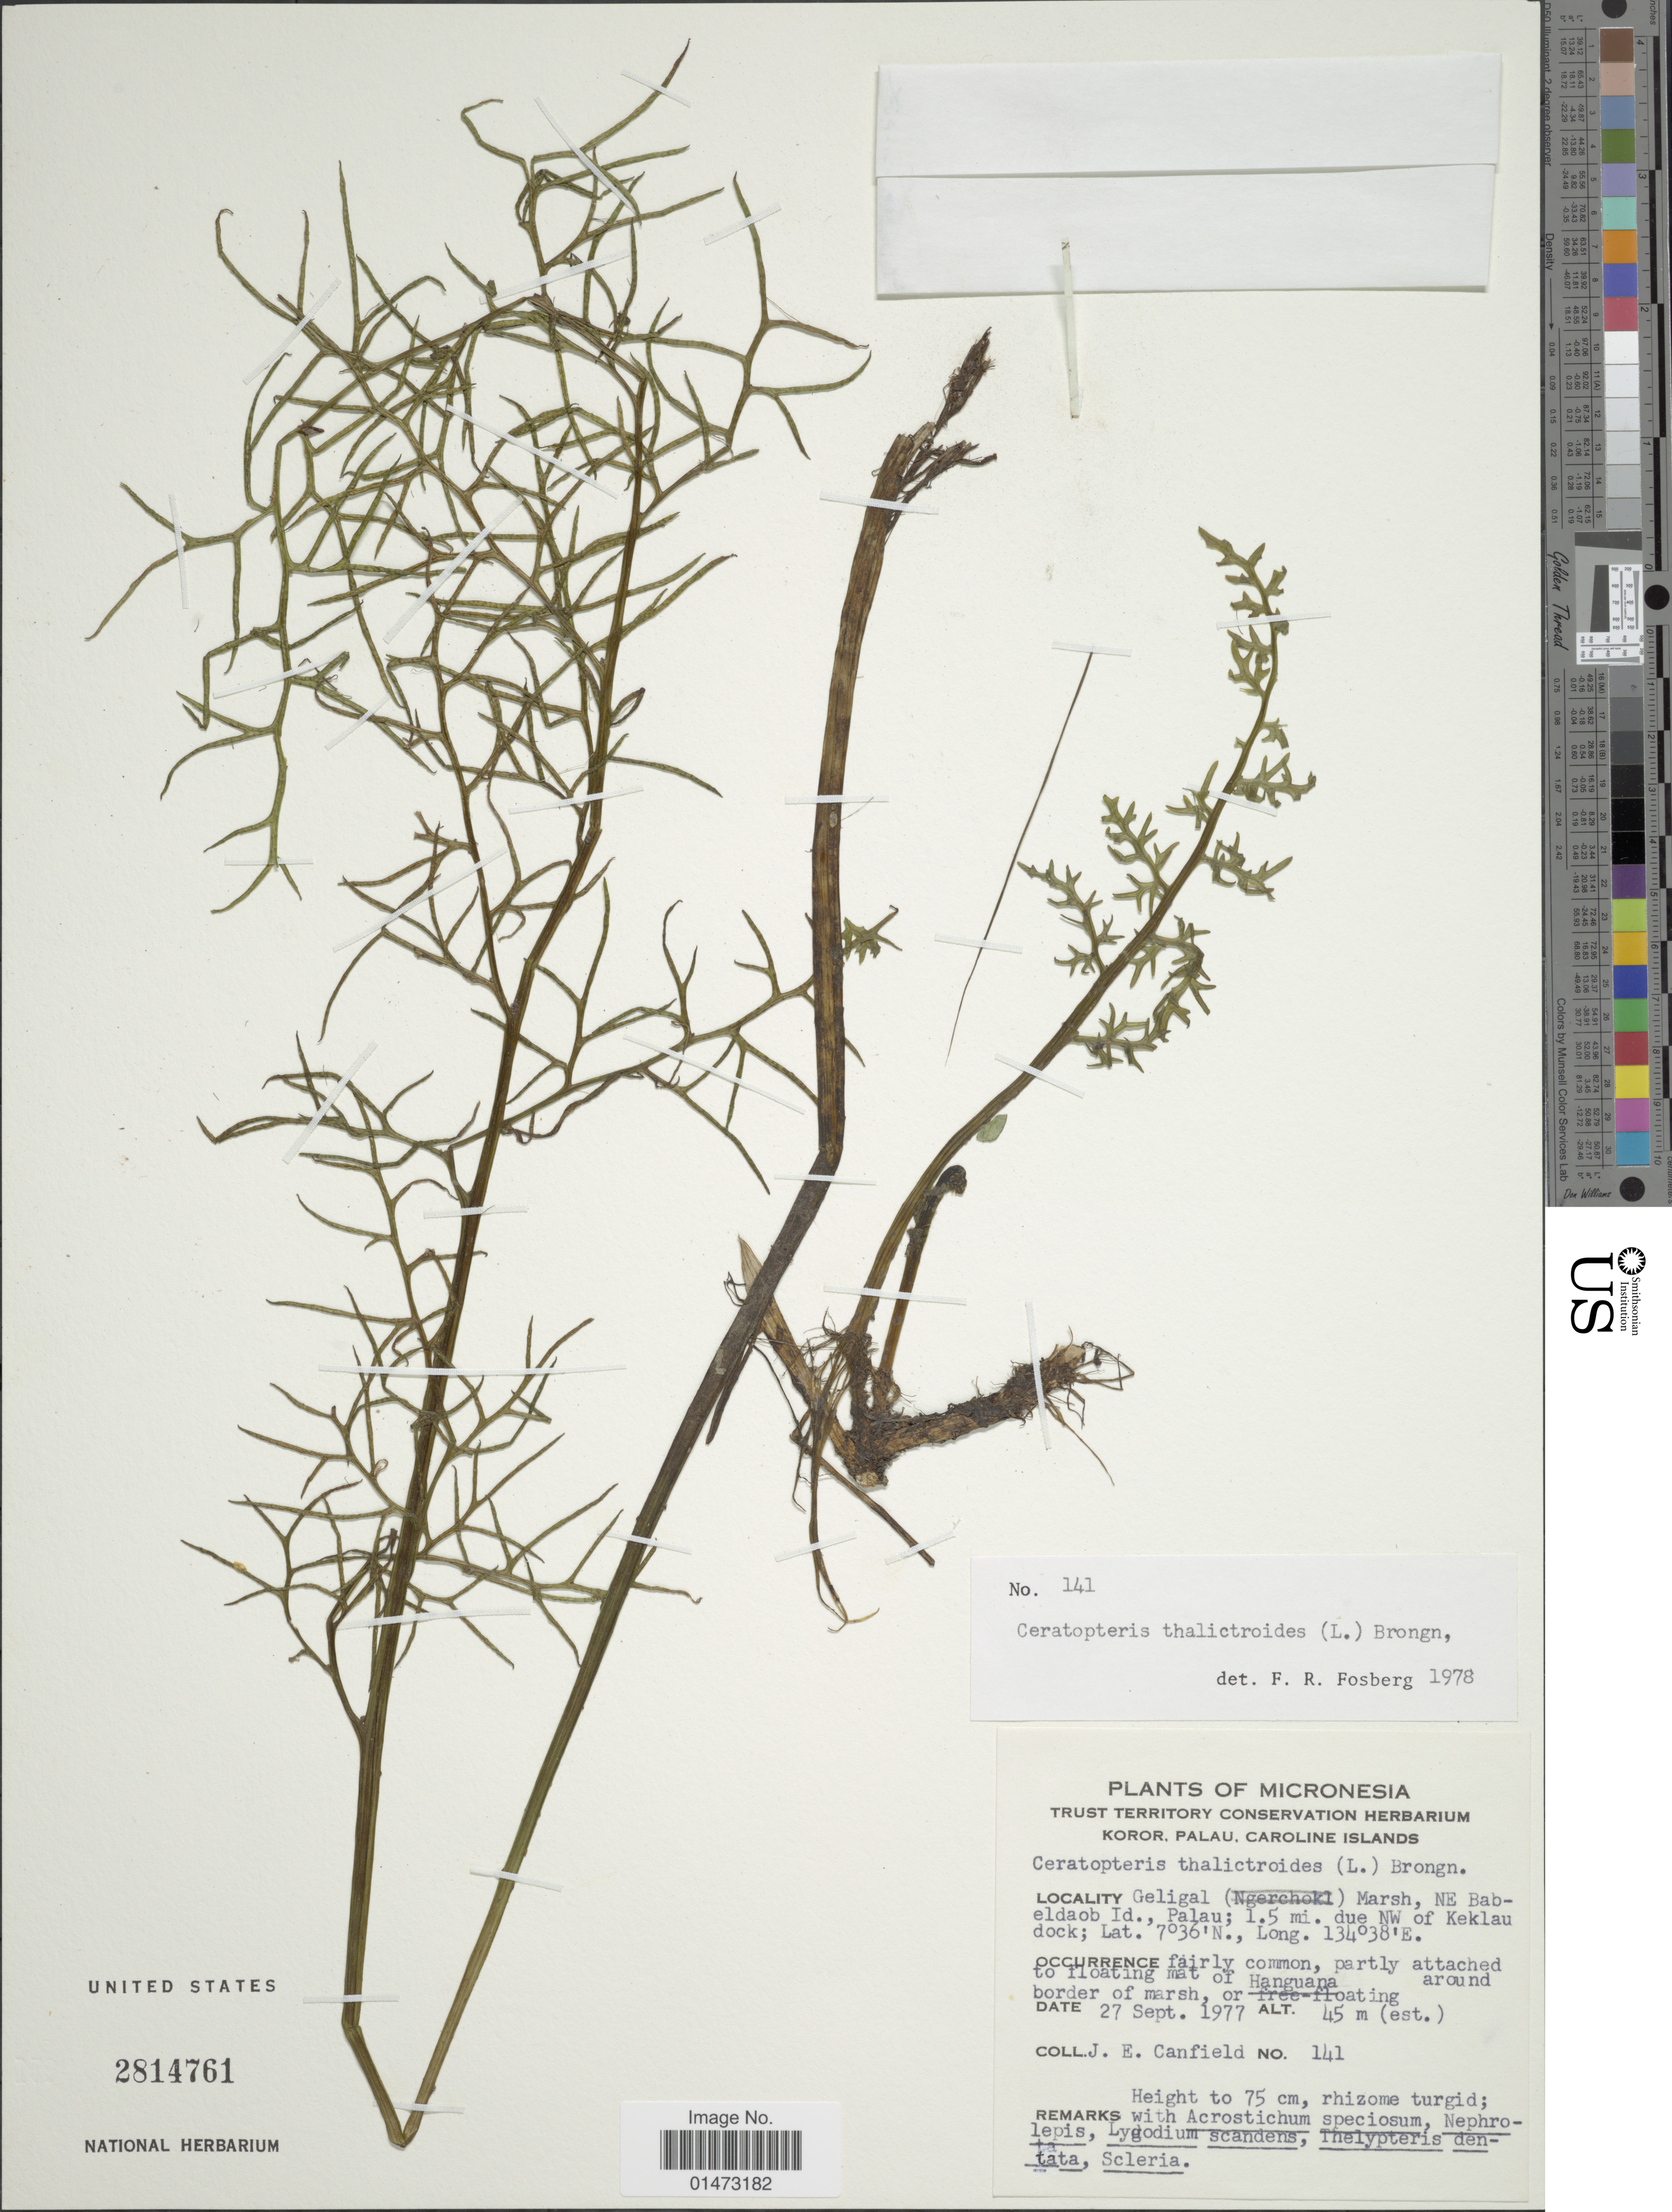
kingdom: Plantae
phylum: Tracheophyta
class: Polypodiopsida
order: Polypodiales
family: Pteridaceae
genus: Ceratopteris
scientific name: Ceratopteris thalictroides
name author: (L.) Brongn.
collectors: J. E. Canfield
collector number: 141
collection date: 1977-09-27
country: Palau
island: Babeldaob [Babelthuap]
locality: Koror, Palau, Caroline Islands. Geligal Marsh, NE Babeldaob Id., 1.5 mi. due NW of Keklau dock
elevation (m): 45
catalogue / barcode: US 2814761